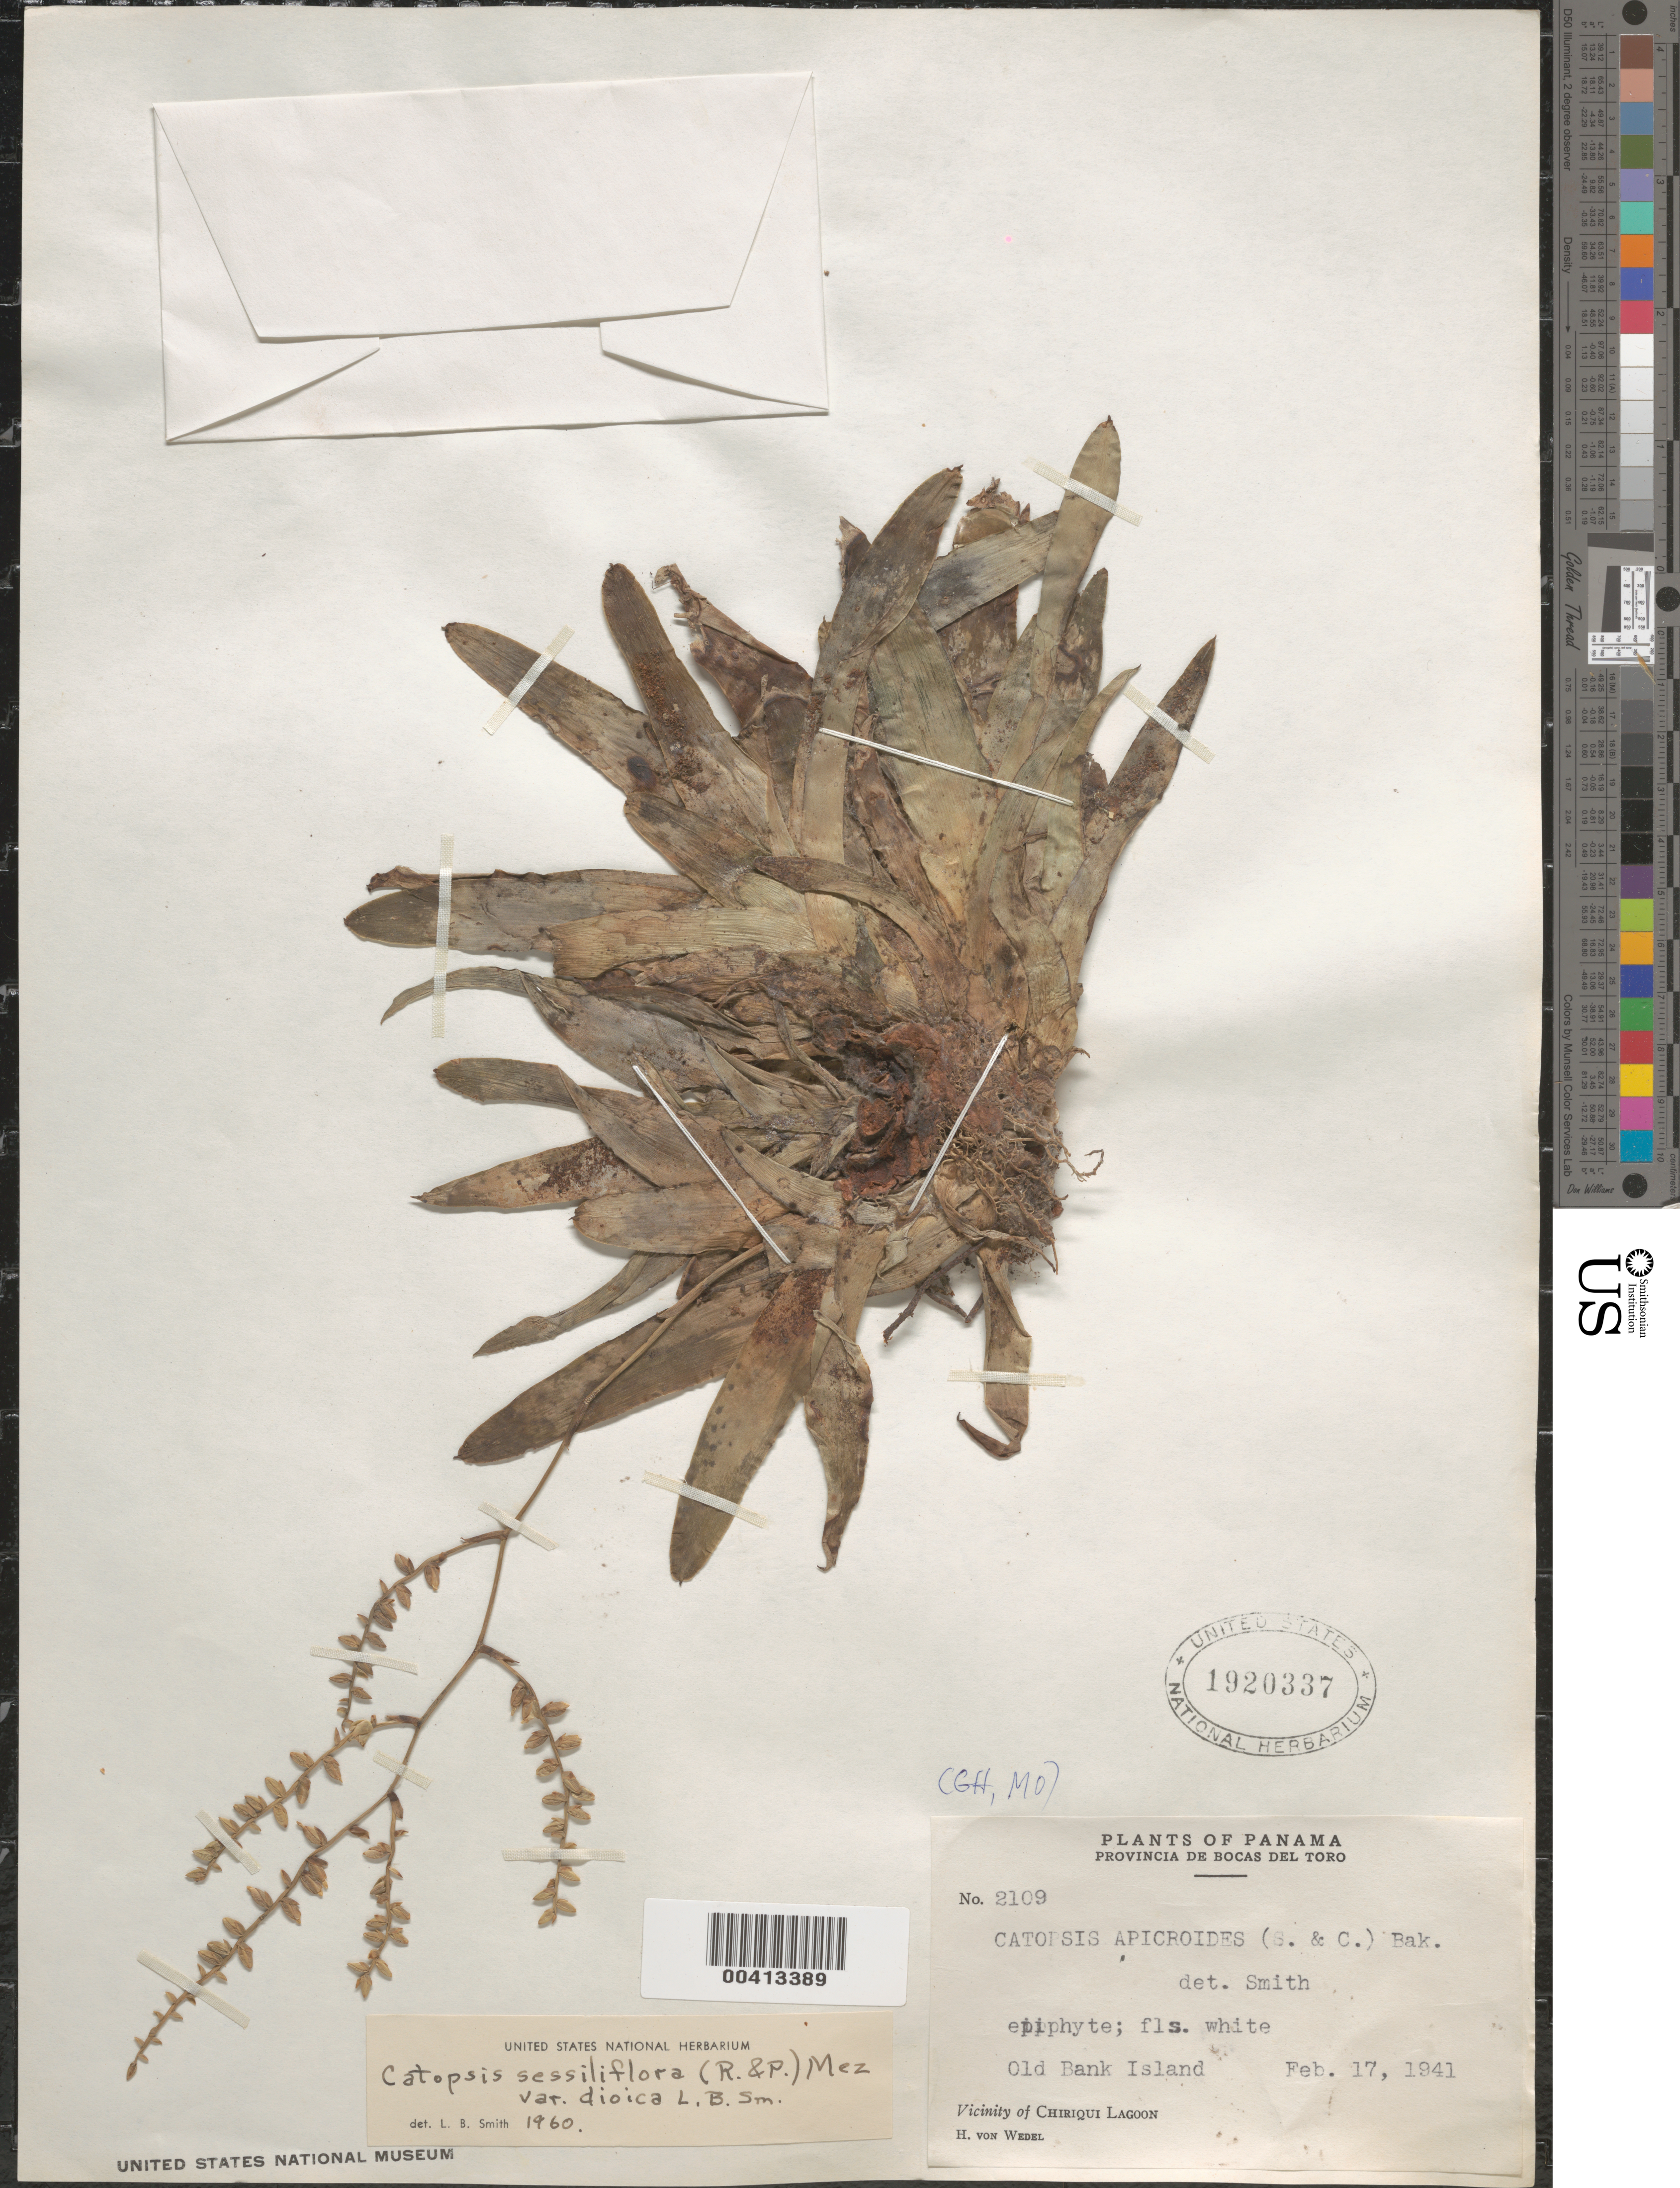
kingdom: Plantae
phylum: Tracheophyta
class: Liliopsida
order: Poales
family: Bromeliaceae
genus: Catopsis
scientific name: Catopsis sessiliflora var. dioica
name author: L.B. Sm.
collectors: H. von Wedel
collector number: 2109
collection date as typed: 17 Feb 1941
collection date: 1941-02-17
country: Panama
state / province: Bocas del Toro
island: Bastimentos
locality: Vicinity of Chiriquí Lagoon, Old Bank Island. [= Isla Bastimentos]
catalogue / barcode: US 1920337